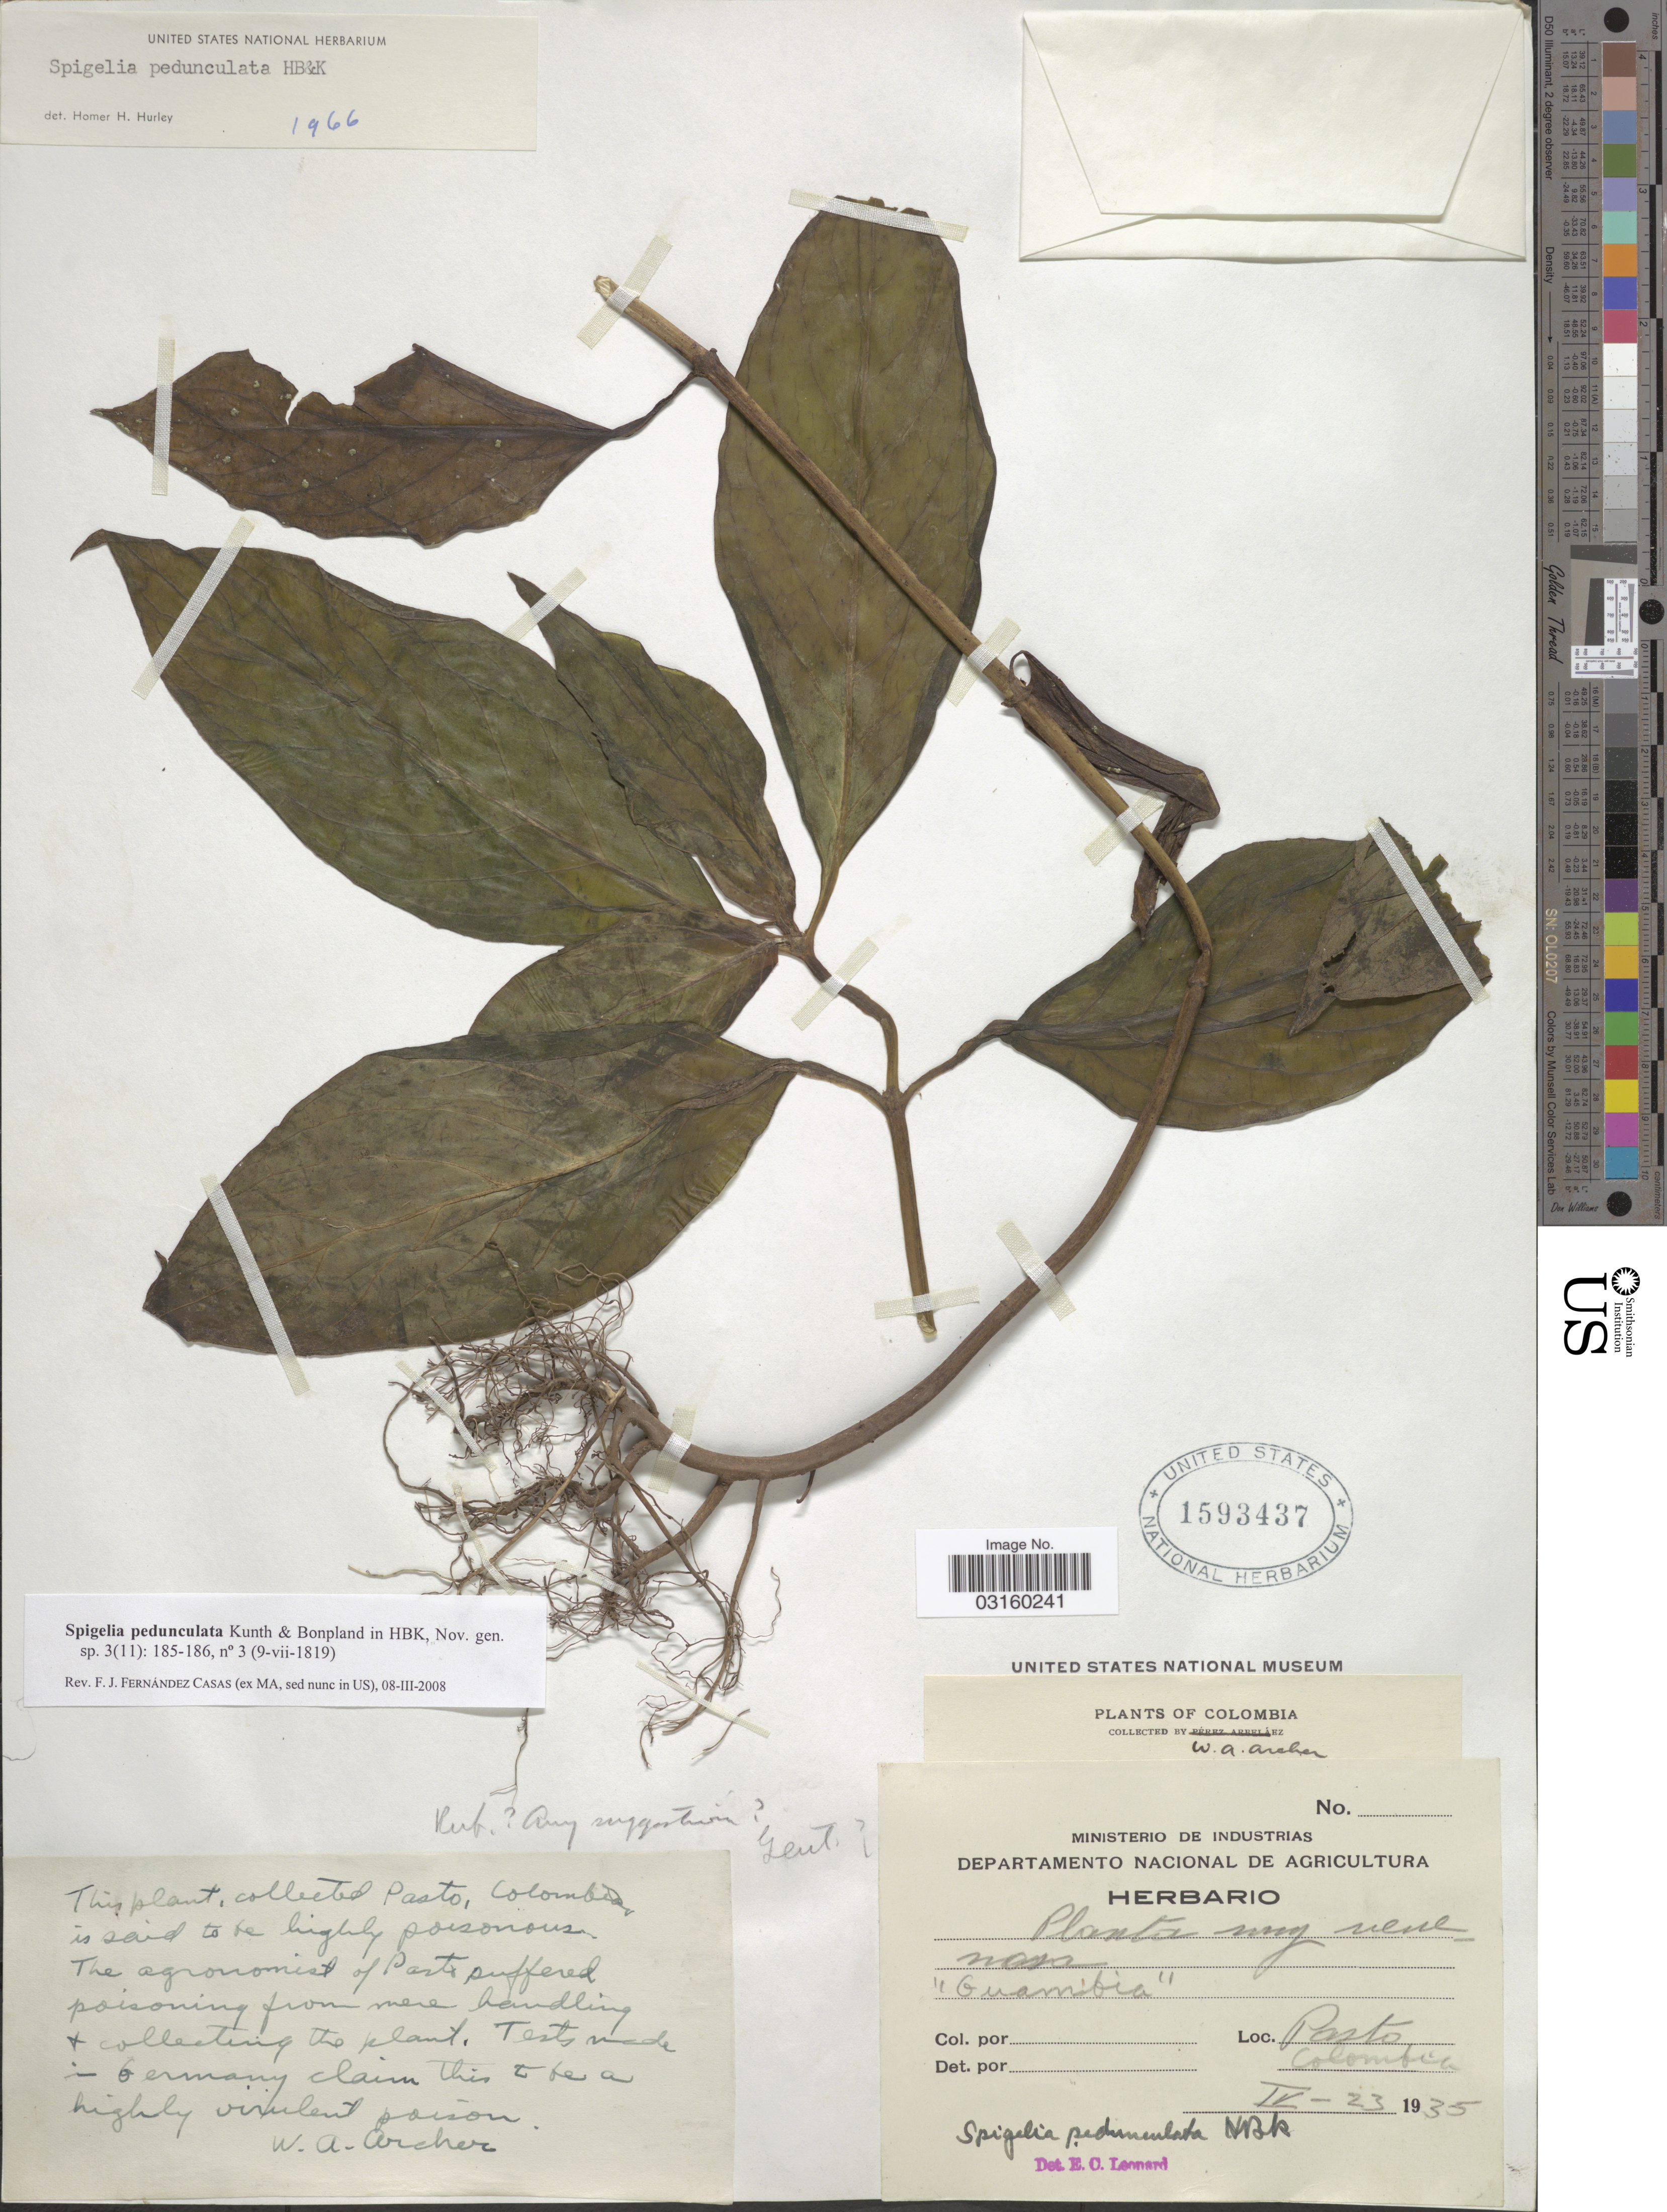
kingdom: Plantae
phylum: Tracheophyta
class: Magnoliopsida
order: Gentianales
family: Loganiaceae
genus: Spigelia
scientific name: Spigelia pedunculata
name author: Kunth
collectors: W. Archer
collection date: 1935-04-23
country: Colombia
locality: Pasto.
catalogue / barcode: US 1593437